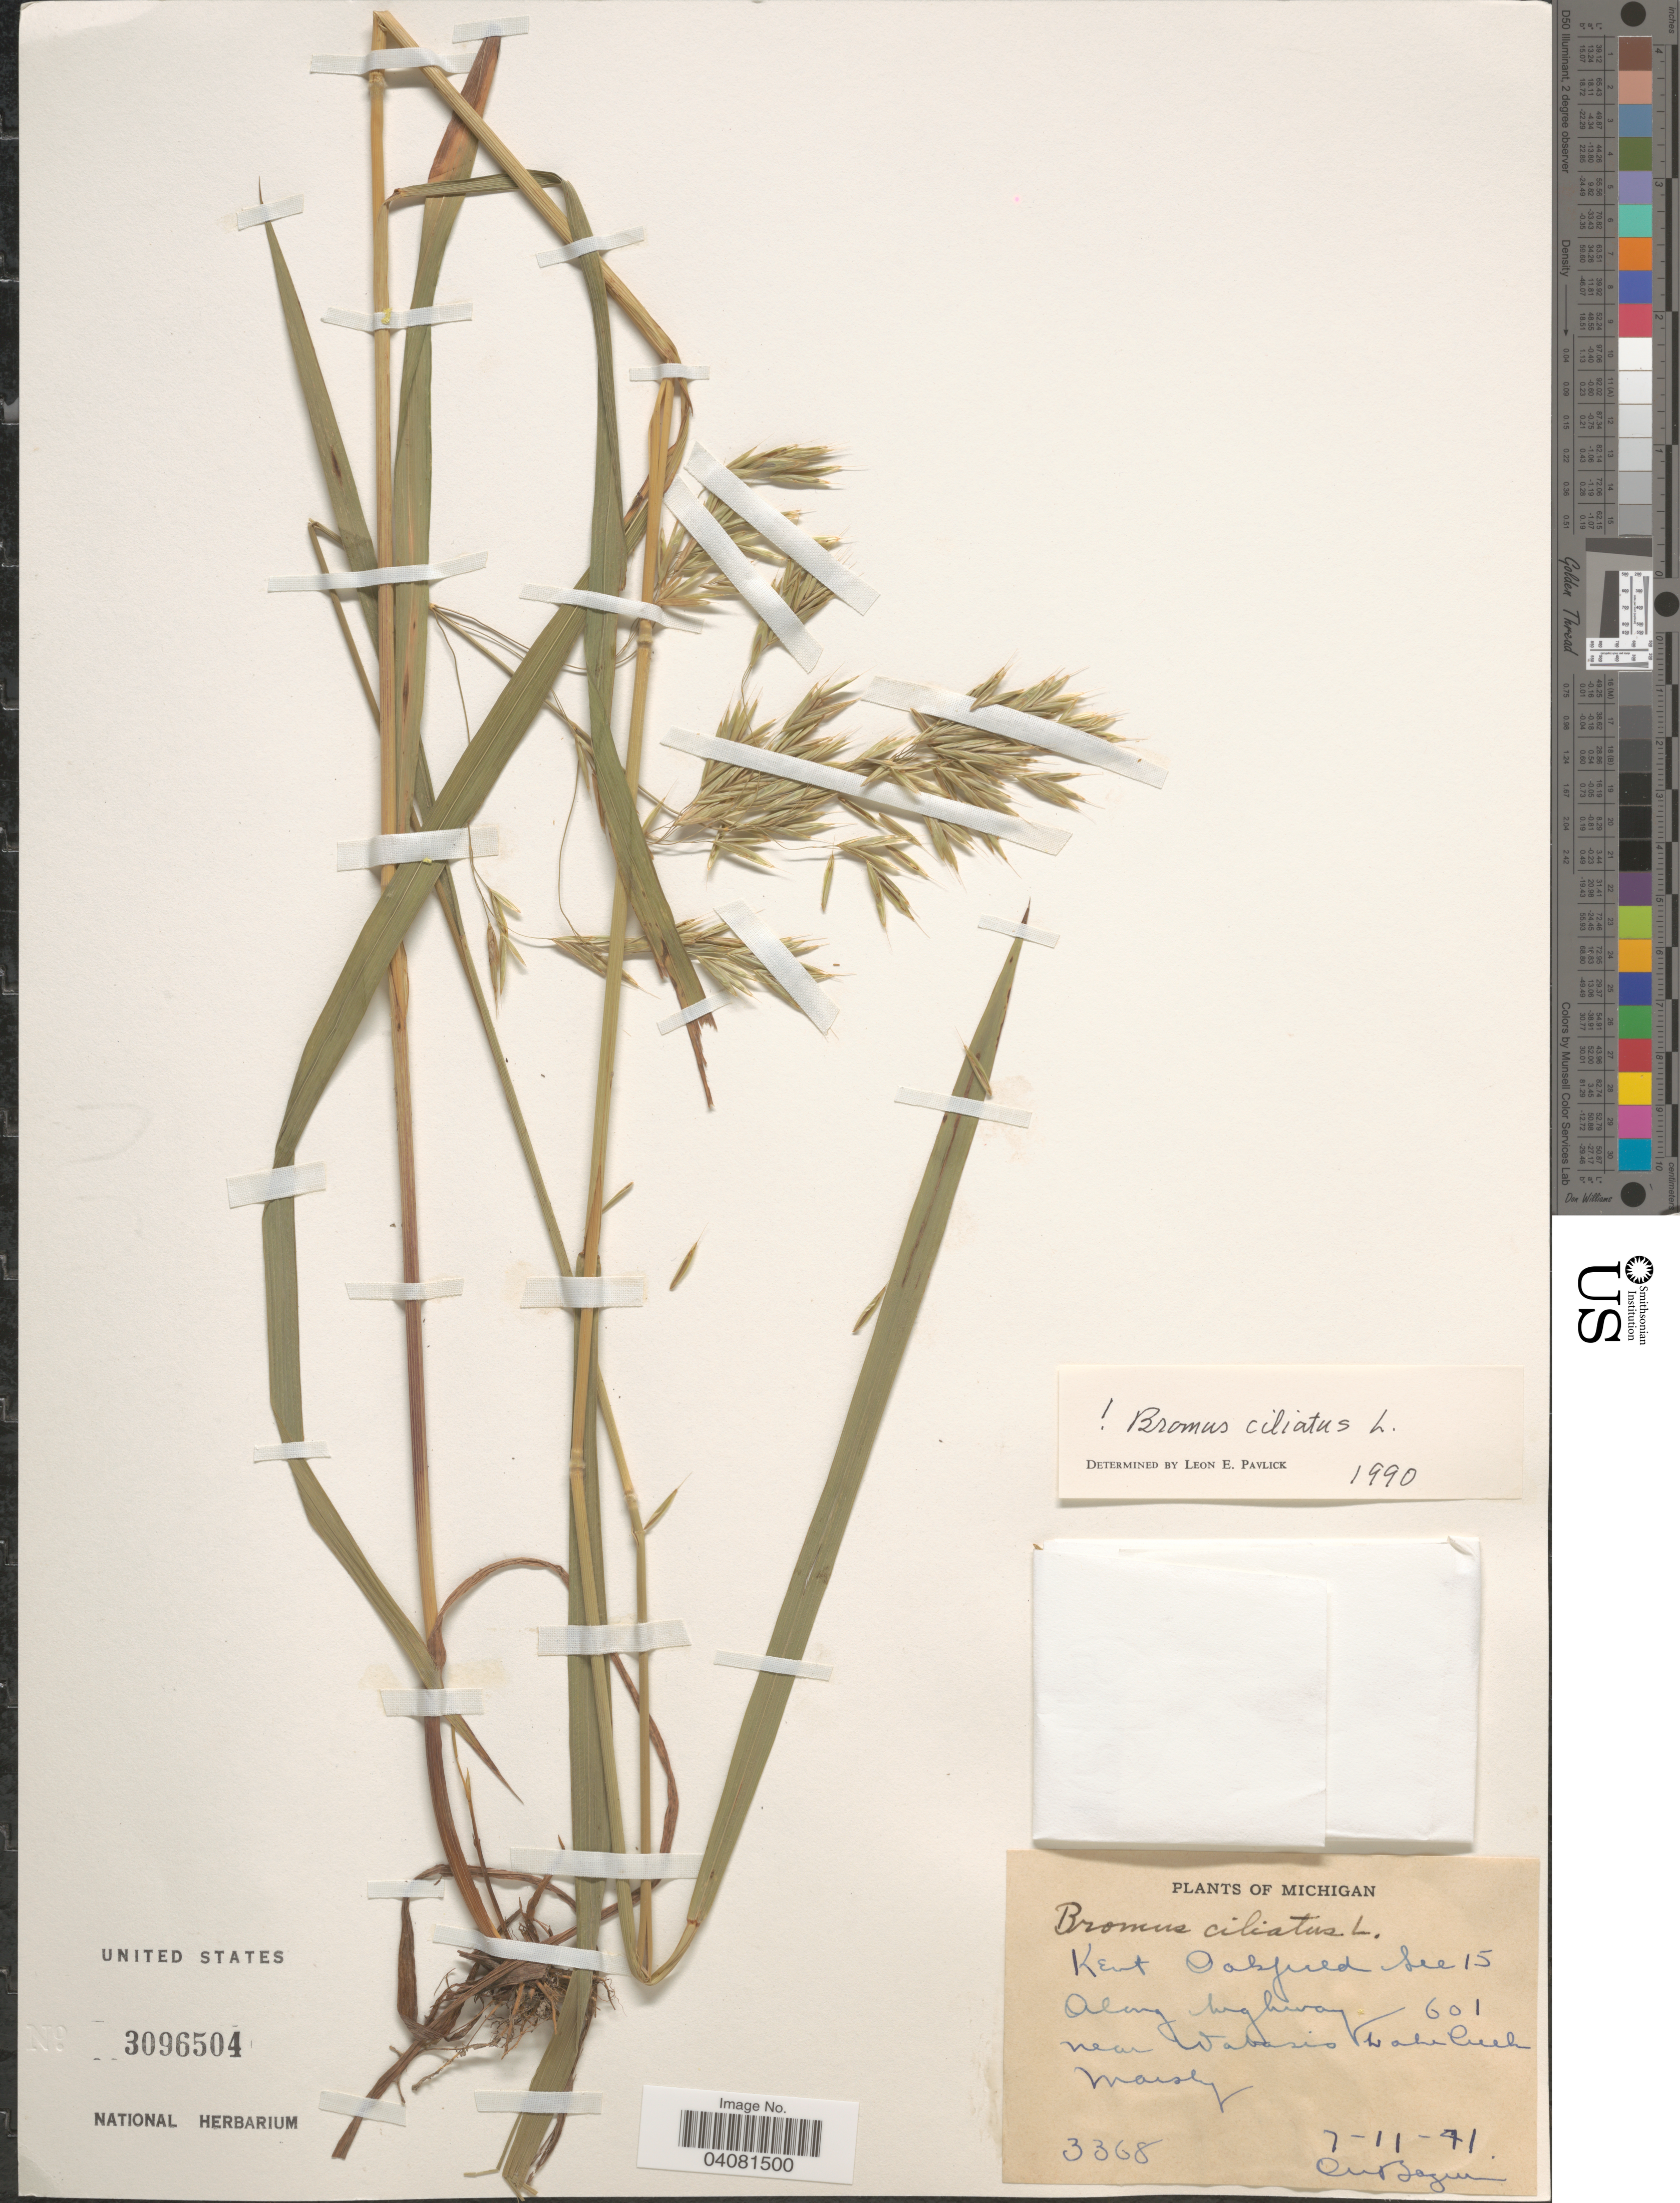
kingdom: Plantae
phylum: Tracheophyta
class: Liliopsida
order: Poales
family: Poaceae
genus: Bromus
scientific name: Bromus ciliatus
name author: L.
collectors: C. Bazuin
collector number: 3368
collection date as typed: Transcribed d/m/y: 11/7/41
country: United States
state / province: Michigan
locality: Kent Oakfield Sec 15. Along highway 601 near Wabasis Lake Creek.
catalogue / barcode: US 3096504